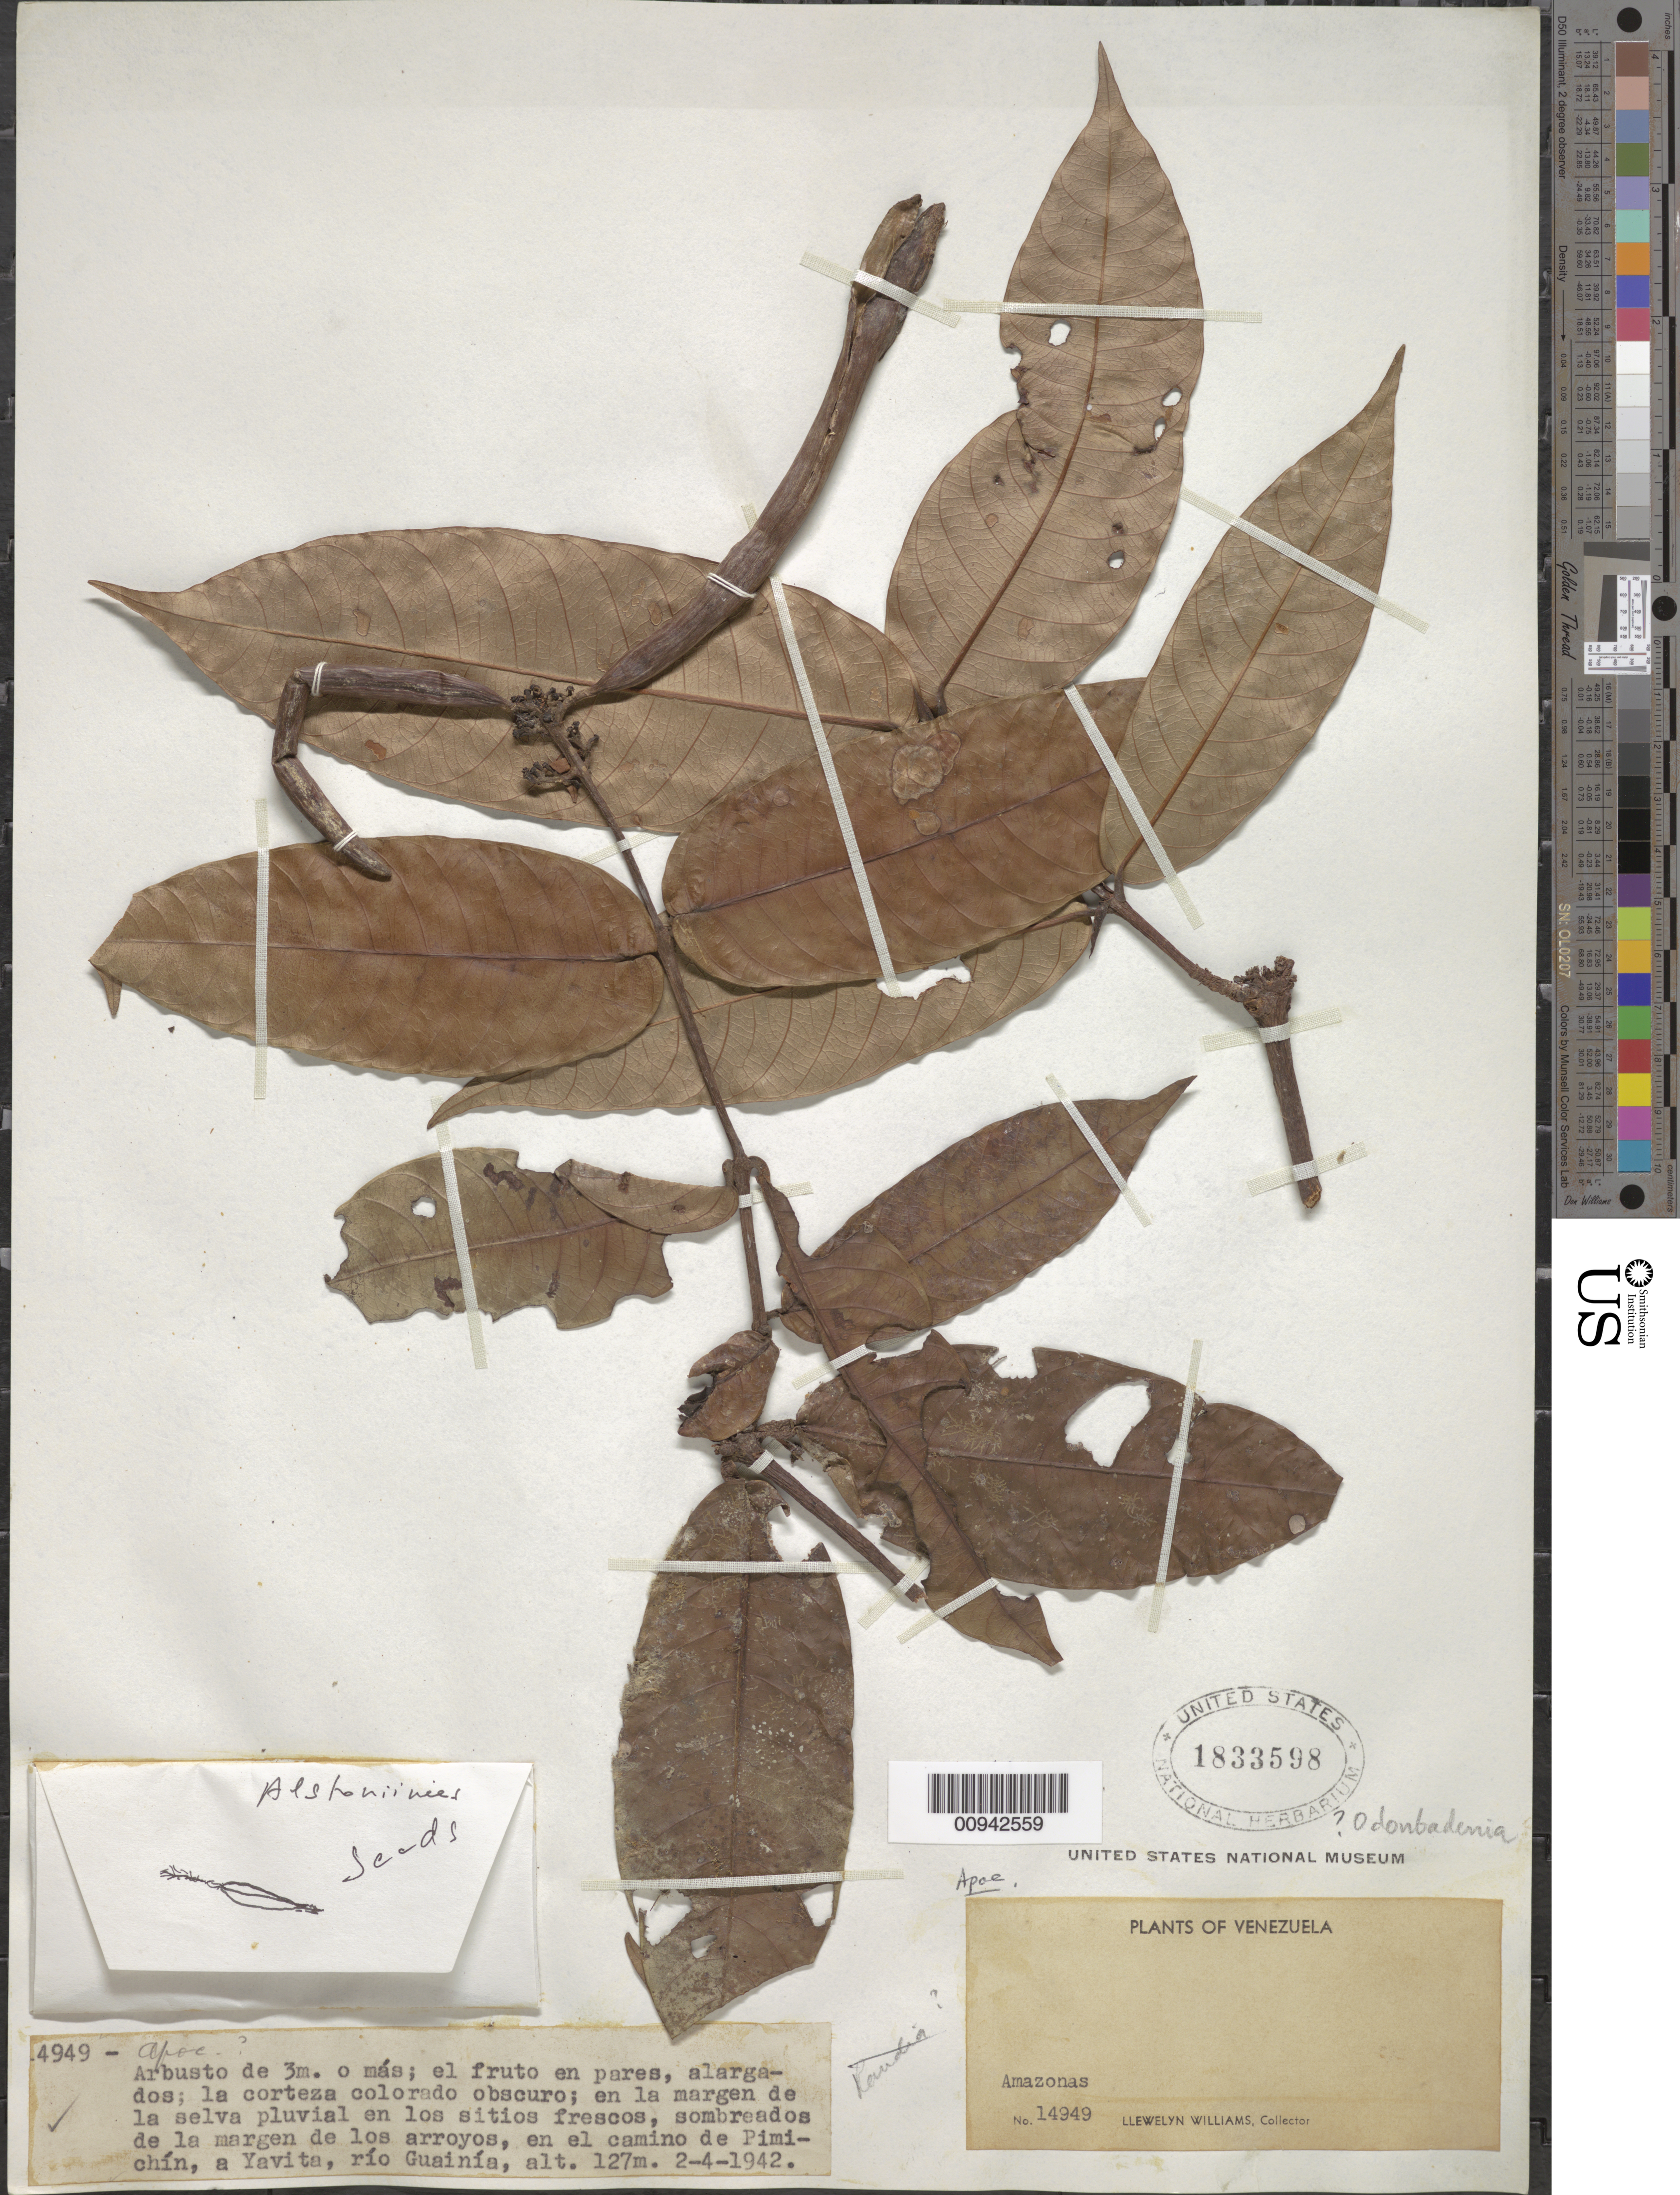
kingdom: Plantae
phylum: Tracheophyta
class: Magnoliopsida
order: Gentianales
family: Apocynaceae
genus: Odontadenia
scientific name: Odontadenia sp.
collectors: Ll. Williams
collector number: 14949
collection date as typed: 2-Apr-42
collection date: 1942-04-02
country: Venezuela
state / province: Amazonas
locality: Caño Pimichín, camino a Yavita, Río Guainía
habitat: Margen de la selva pluvial en los sitios frescos, sombreados de la margen de los arroyos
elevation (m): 120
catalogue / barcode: US 1833598